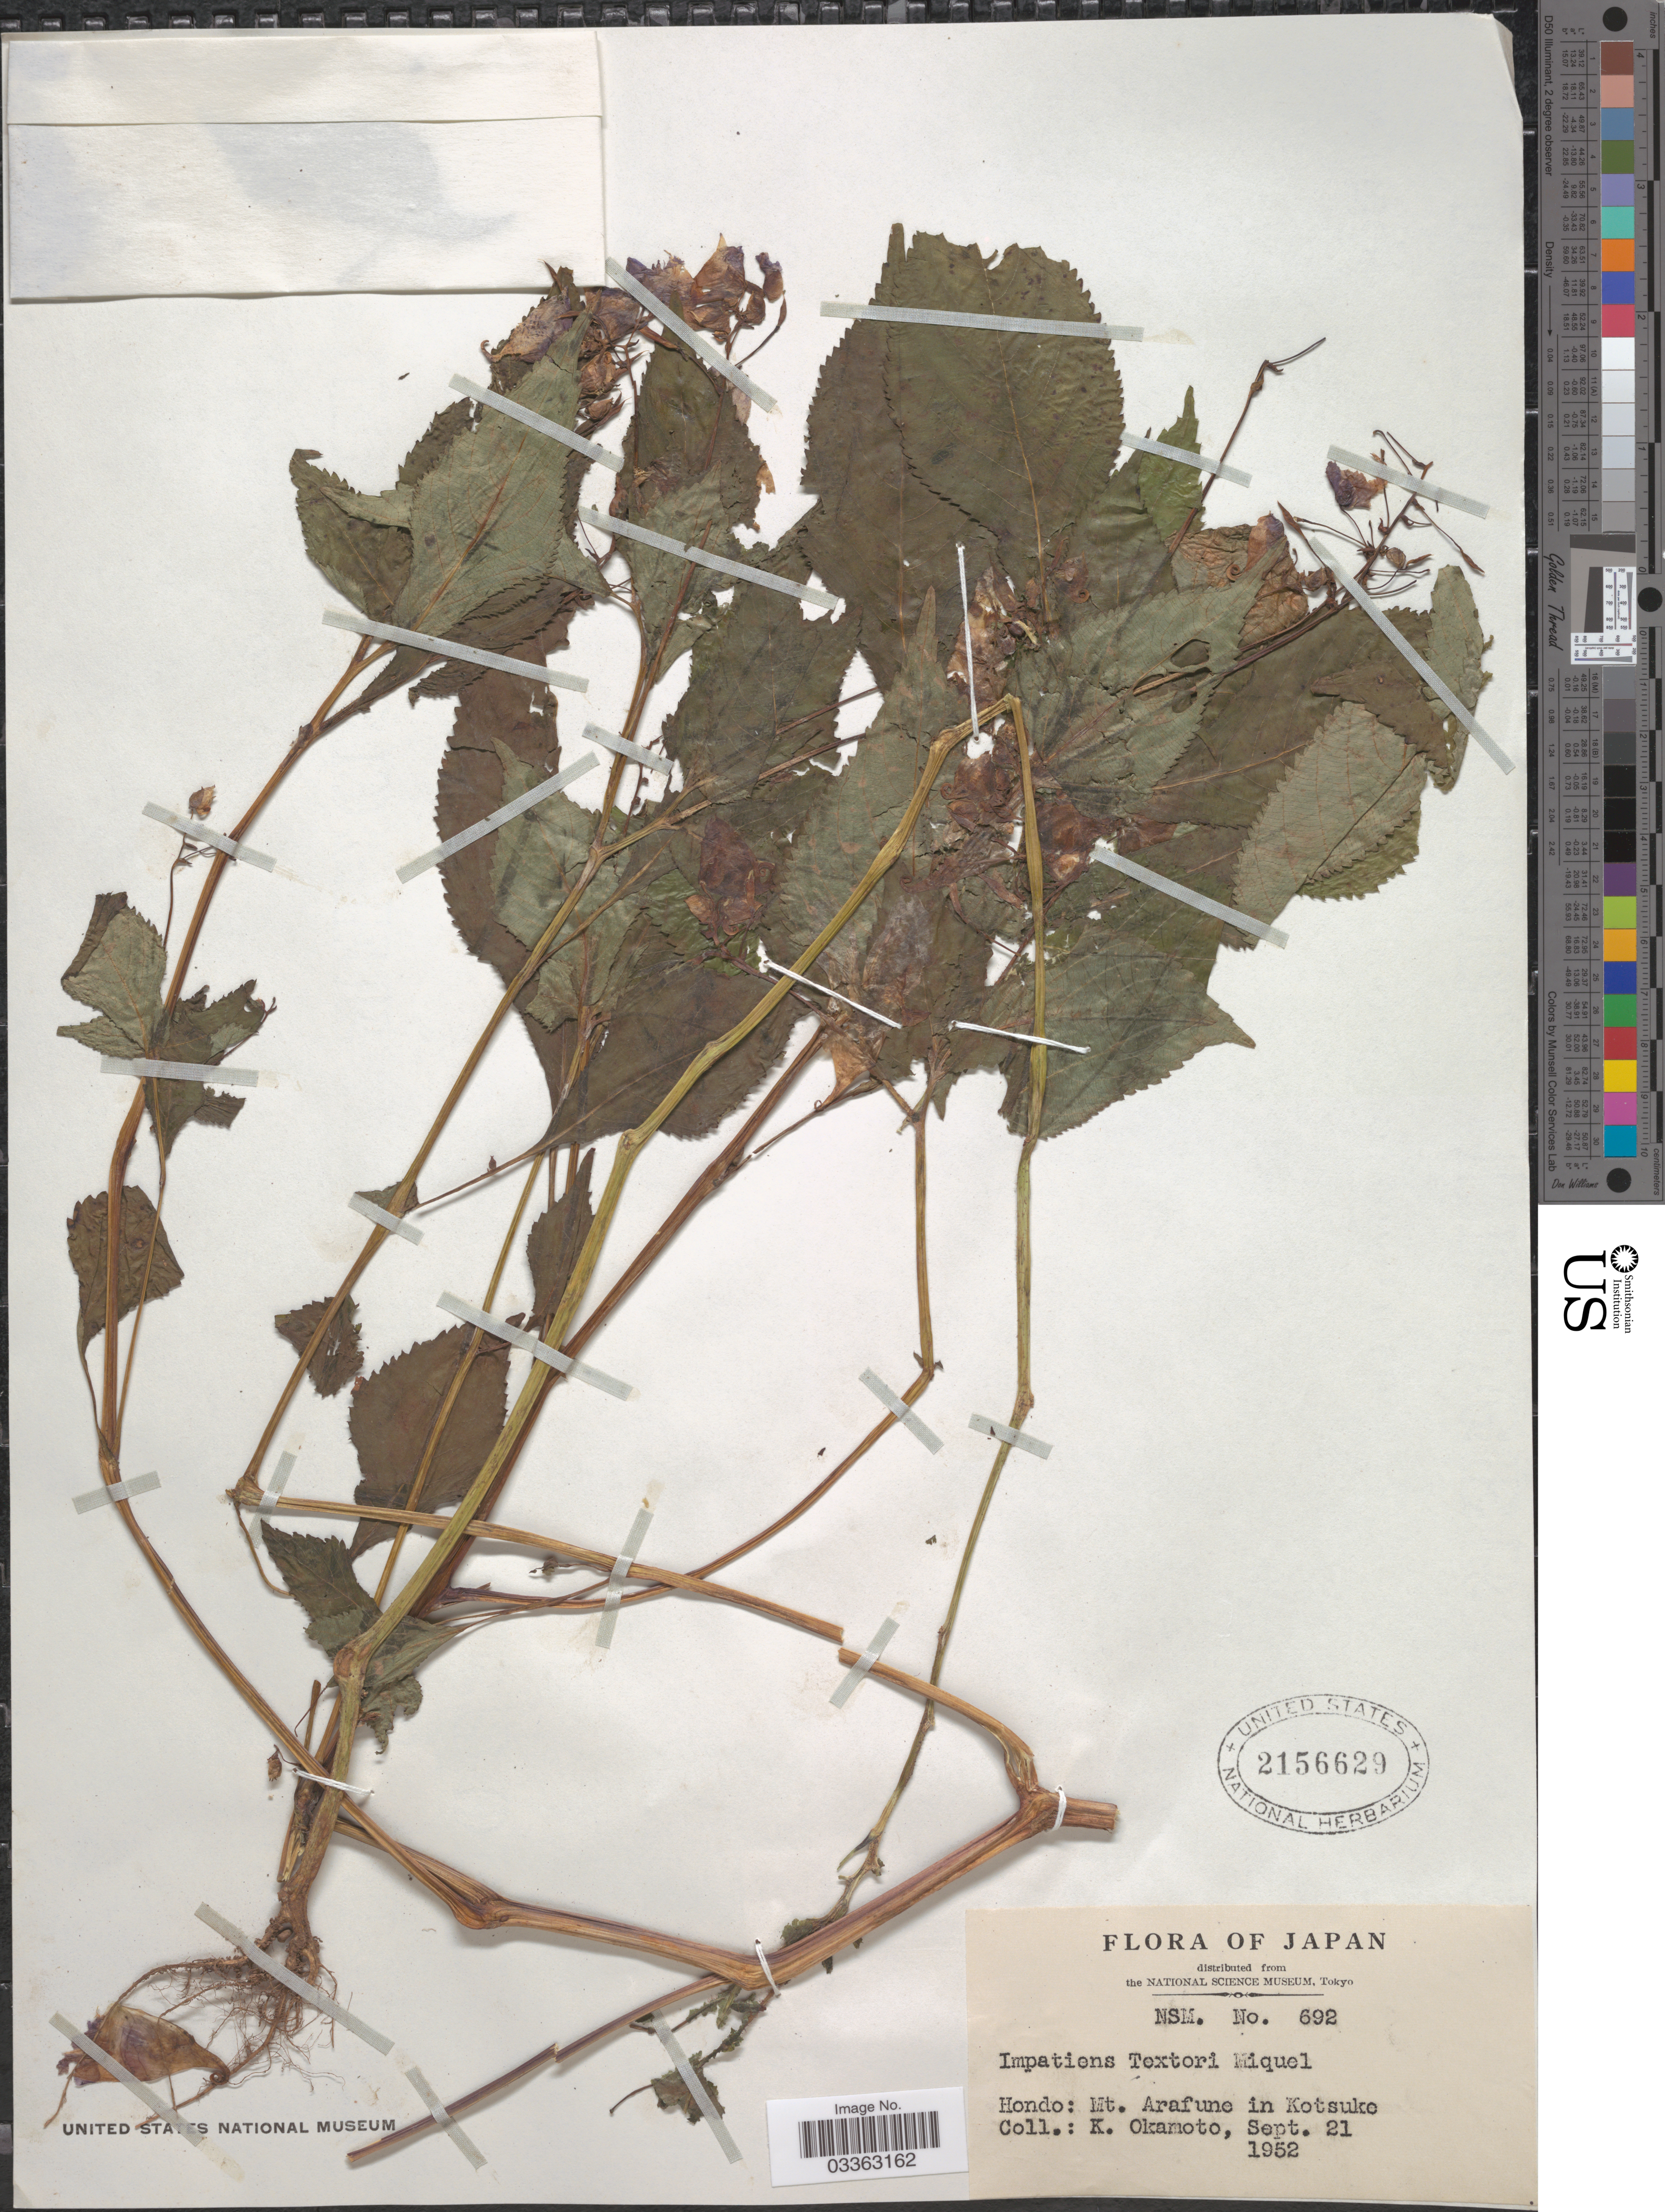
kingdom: Plantae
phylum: Tracheophyta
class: Magnoliopsida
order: Ericales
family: Balsaminaceae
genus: Impatiens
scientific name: Impatiens textorii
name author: Miq.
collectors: K. Okamoto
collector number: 692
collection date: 1952-09-21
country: Japan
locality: Hondo: Mt. Arafune in Kotsuke.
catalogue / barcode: US 2156629